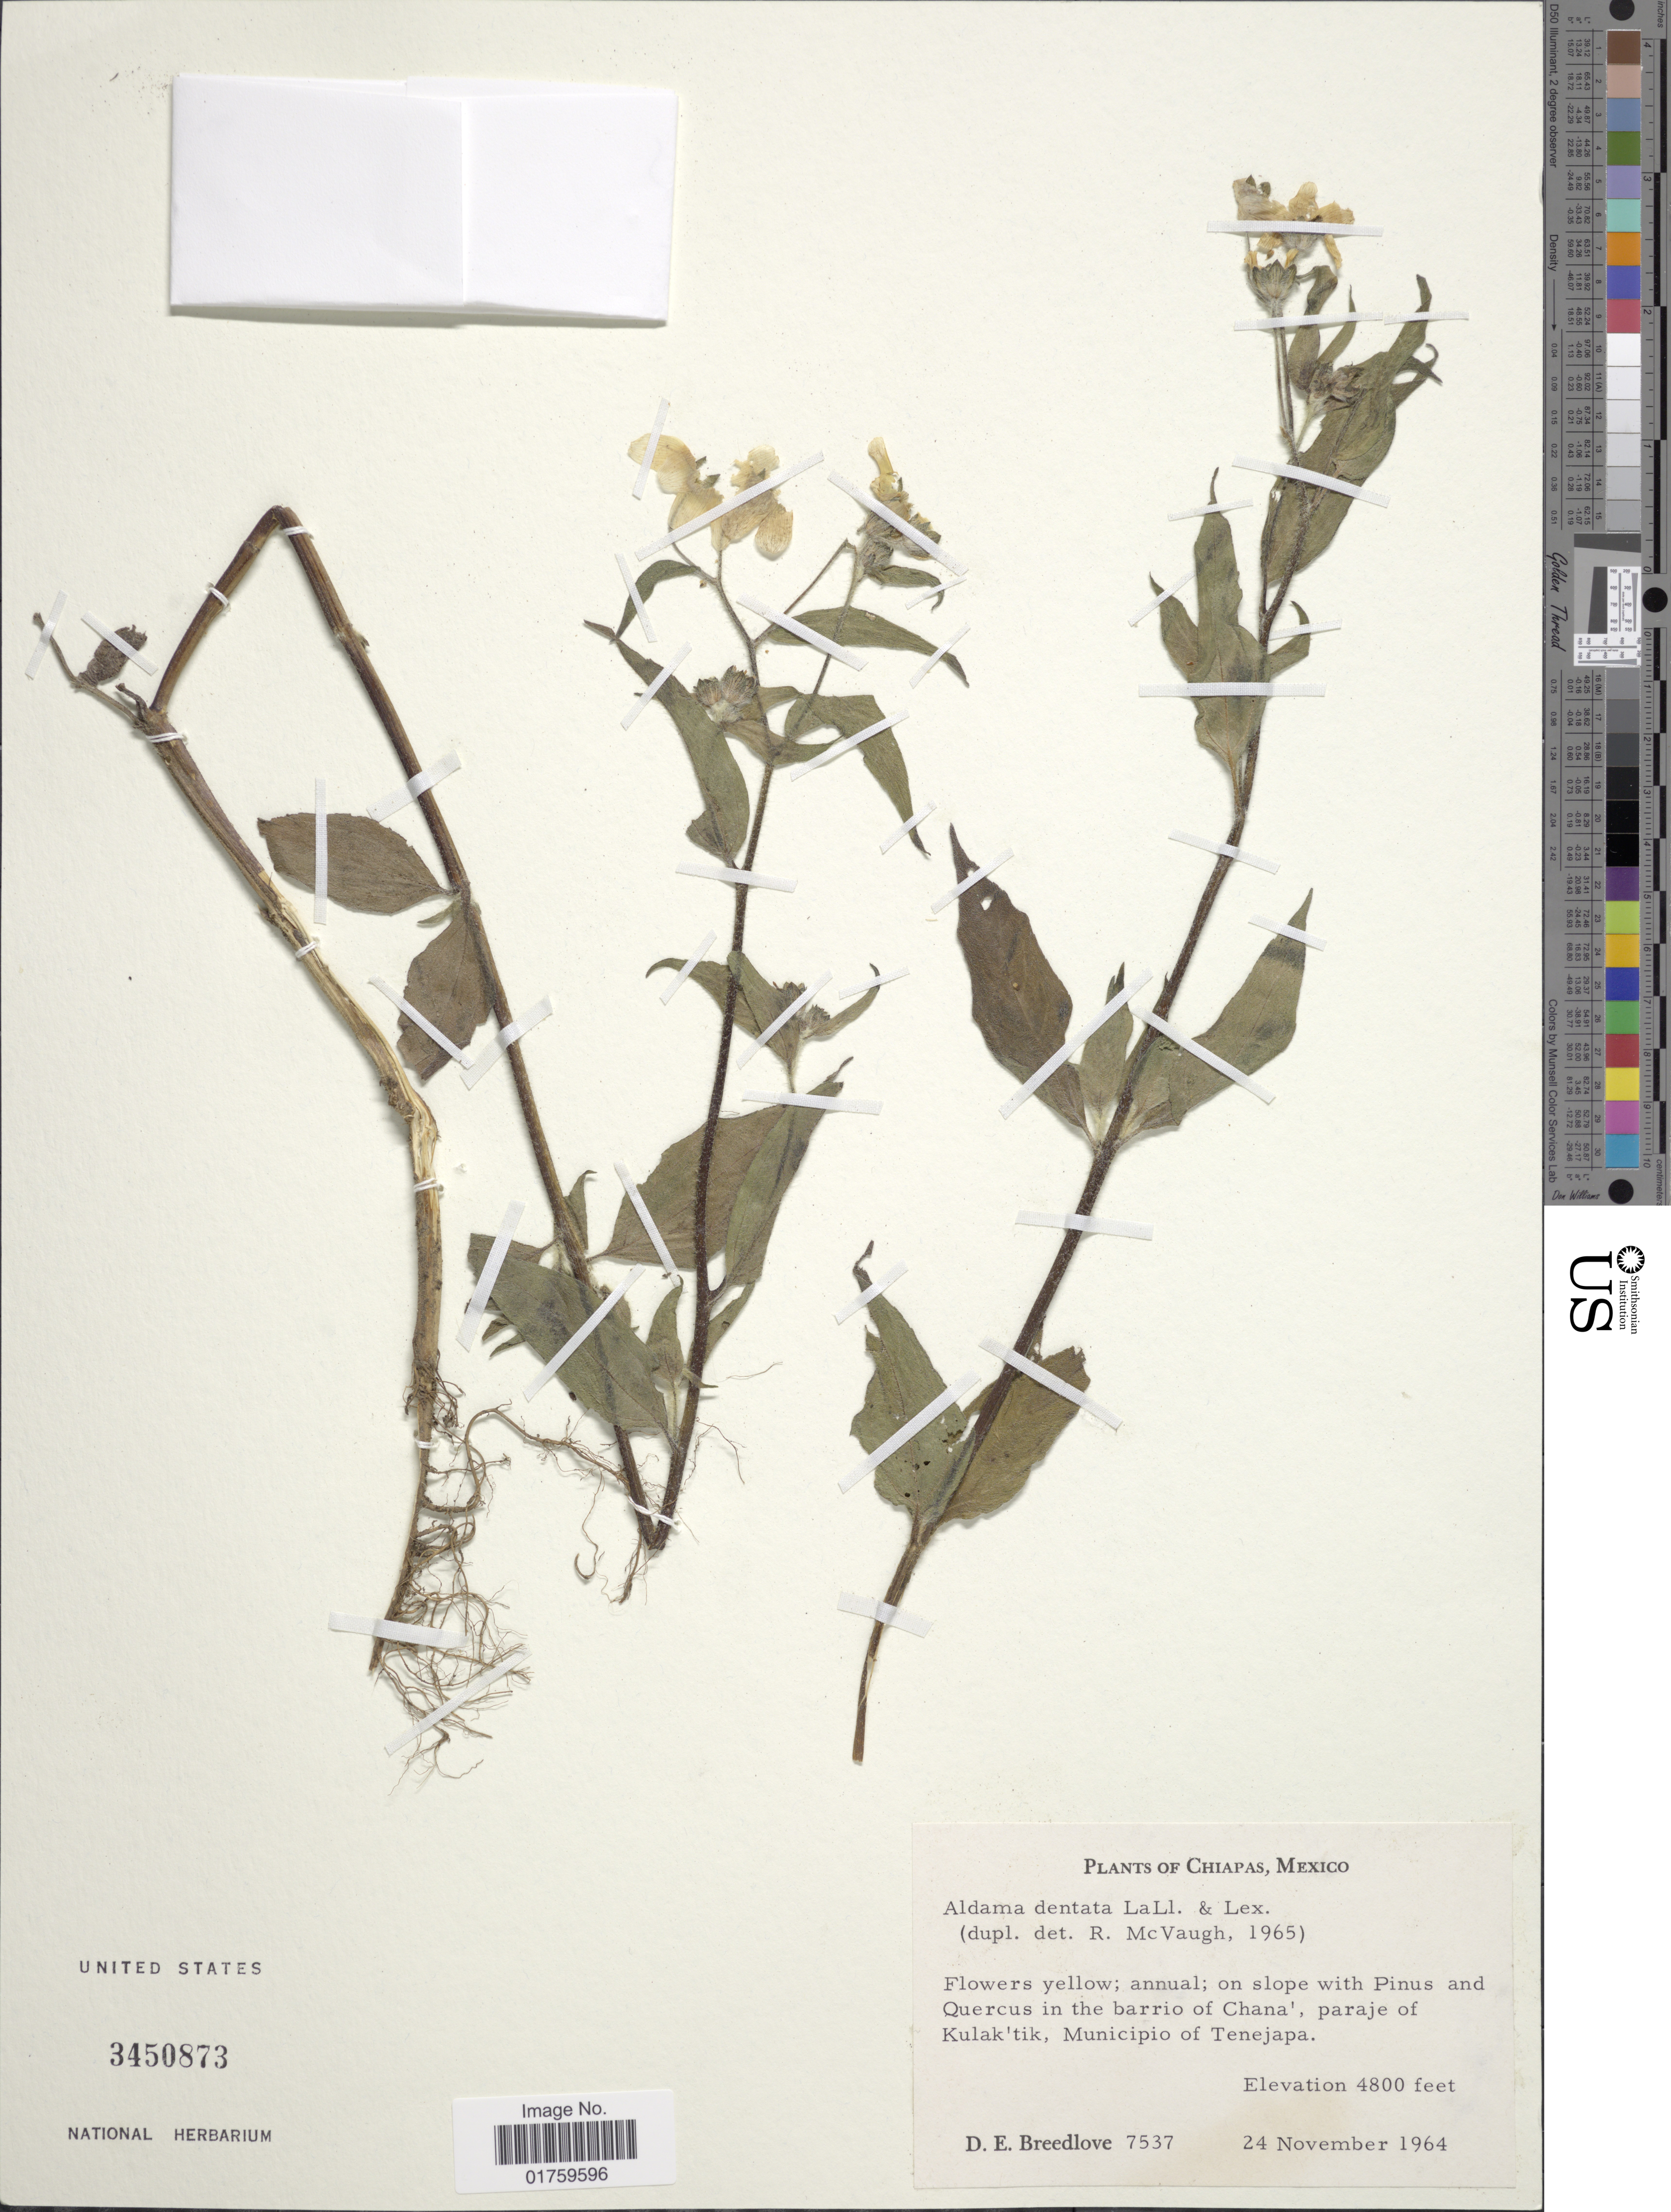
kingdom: Plantae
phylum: Tracheophyta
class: Magnoliopsida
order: Asterales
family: Asteraceae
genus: Aldama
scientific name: Aldama dentata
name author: La Llave ex La Llave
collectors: D. E. Breedlove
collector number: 7537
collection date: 1964-11-24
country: Mexico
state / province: Chiapas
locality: In the barrio of Chana', paraje of Kulal'tik, Municipio of Tenejapa.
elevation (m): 1463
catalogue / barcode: US 3450873